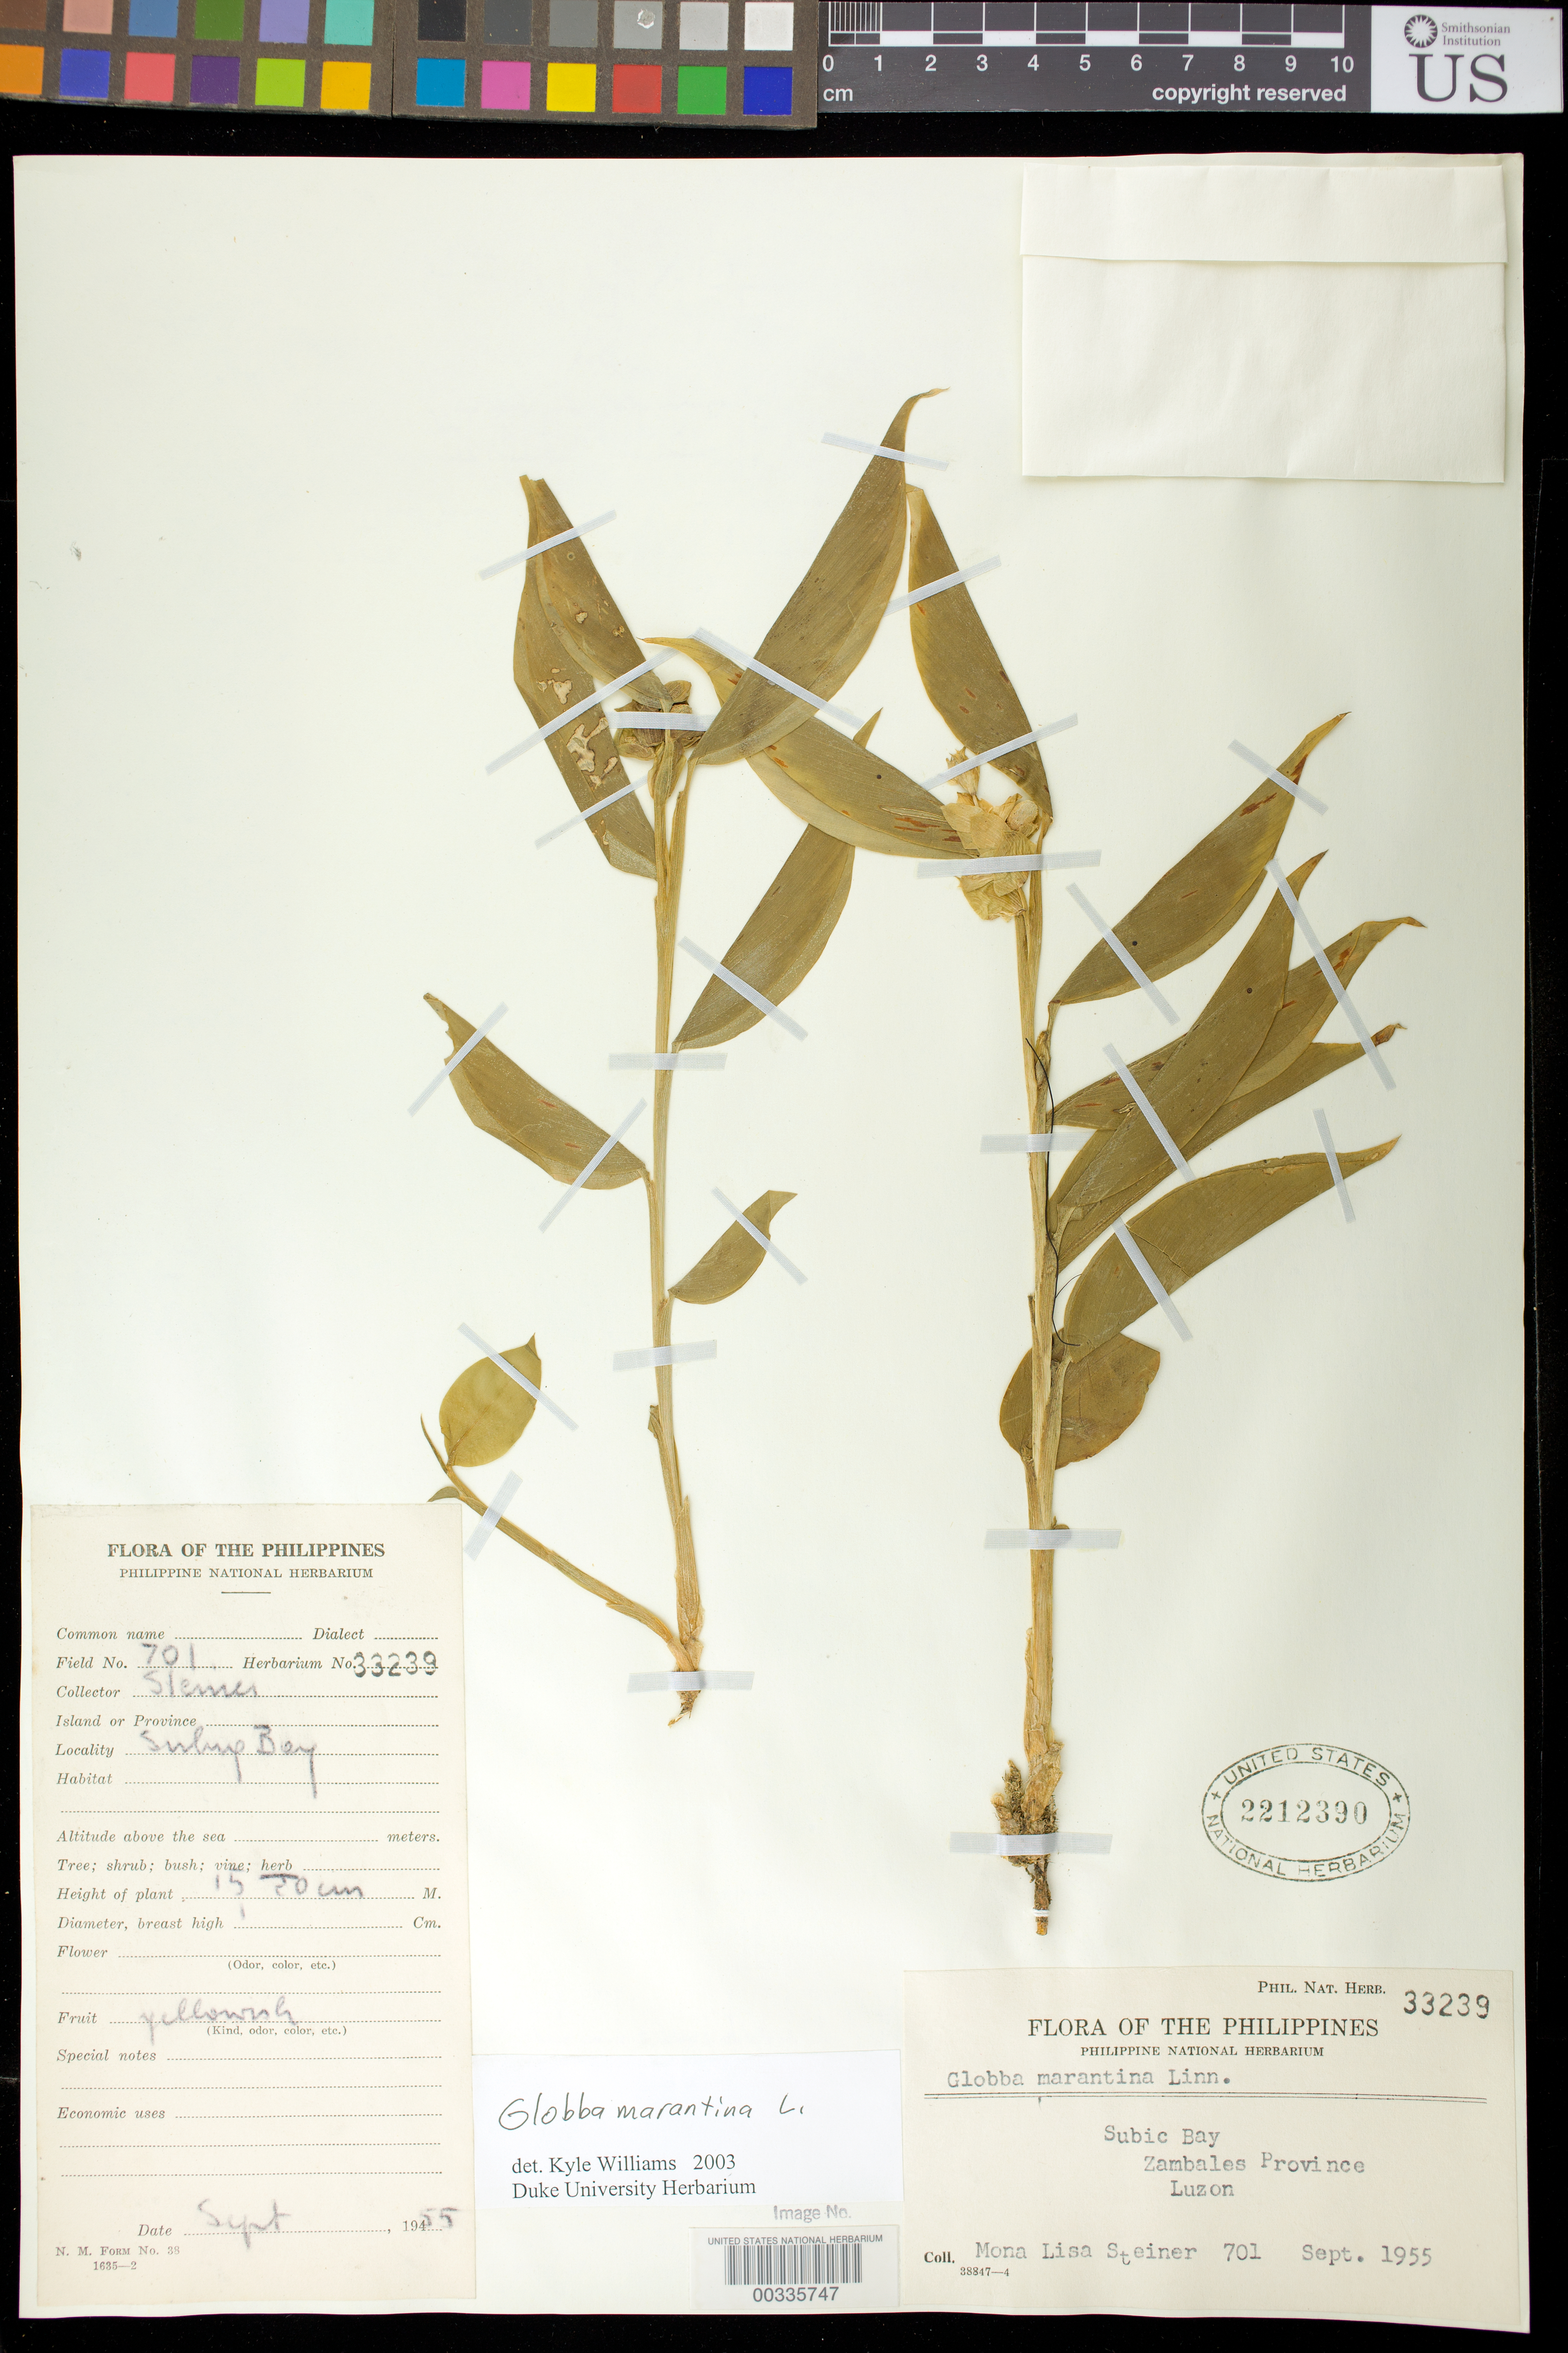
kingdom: Plantae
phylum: Tracheophyta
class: Liliopsida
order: Zingiberales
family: Zingiberaceae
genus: Globba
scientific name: Globba marantina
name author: L.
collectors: M. Steiner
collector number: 701 / Phil. Nat. Herb. 33239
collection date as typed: Sep 1955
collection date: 1955-09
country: Philippines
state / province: Central Luzon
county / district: Zambales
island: Luzon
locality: Subic bay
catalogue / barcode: US 2212390